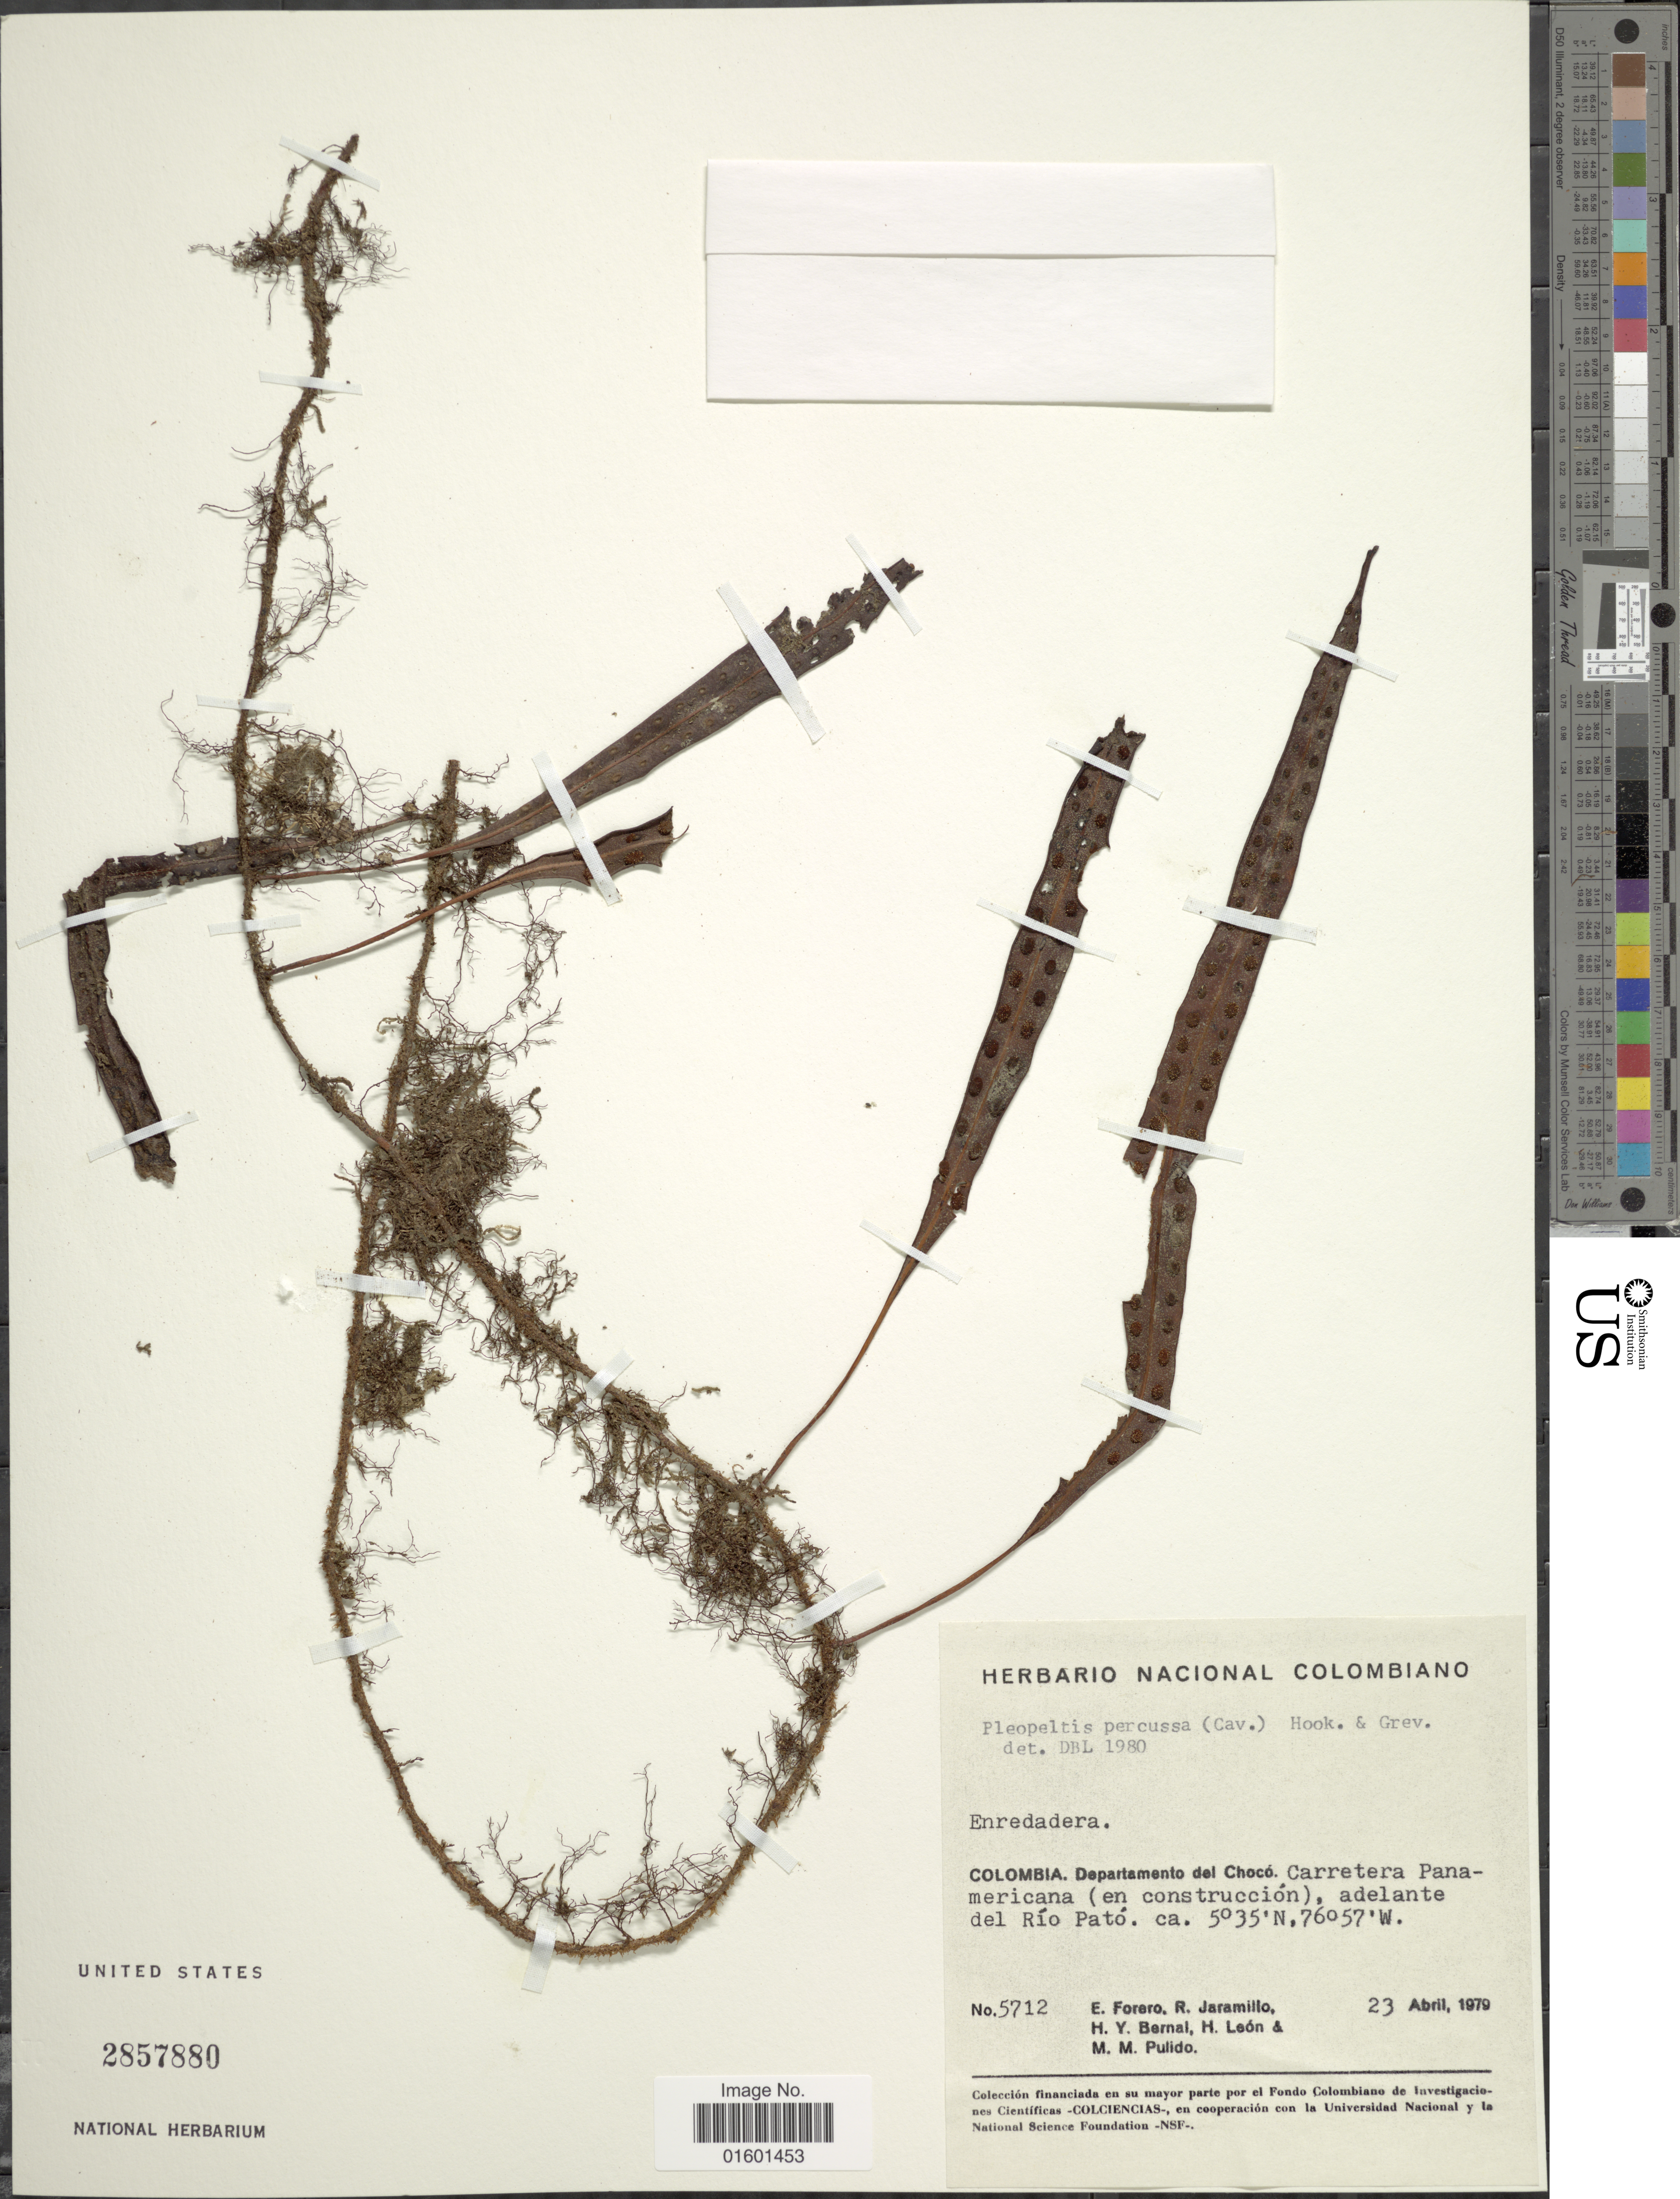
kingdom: Plantae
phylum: Tracheophyta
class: Polypodiopsida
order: Polypodiales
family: Polypodiaceae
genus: Microgramma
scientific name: Microgramma percussa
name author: (Cav.) de la Sota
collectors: E. Forero, R. Jaramillo, H. Y. Bernal, Henry Leon & M. Pulido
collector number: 5712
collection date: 1979-04-23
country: Colombia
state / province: Chocó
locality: Carretera Panamericana (en construccion), adelante del Rio Pato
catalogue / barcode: US 2857880